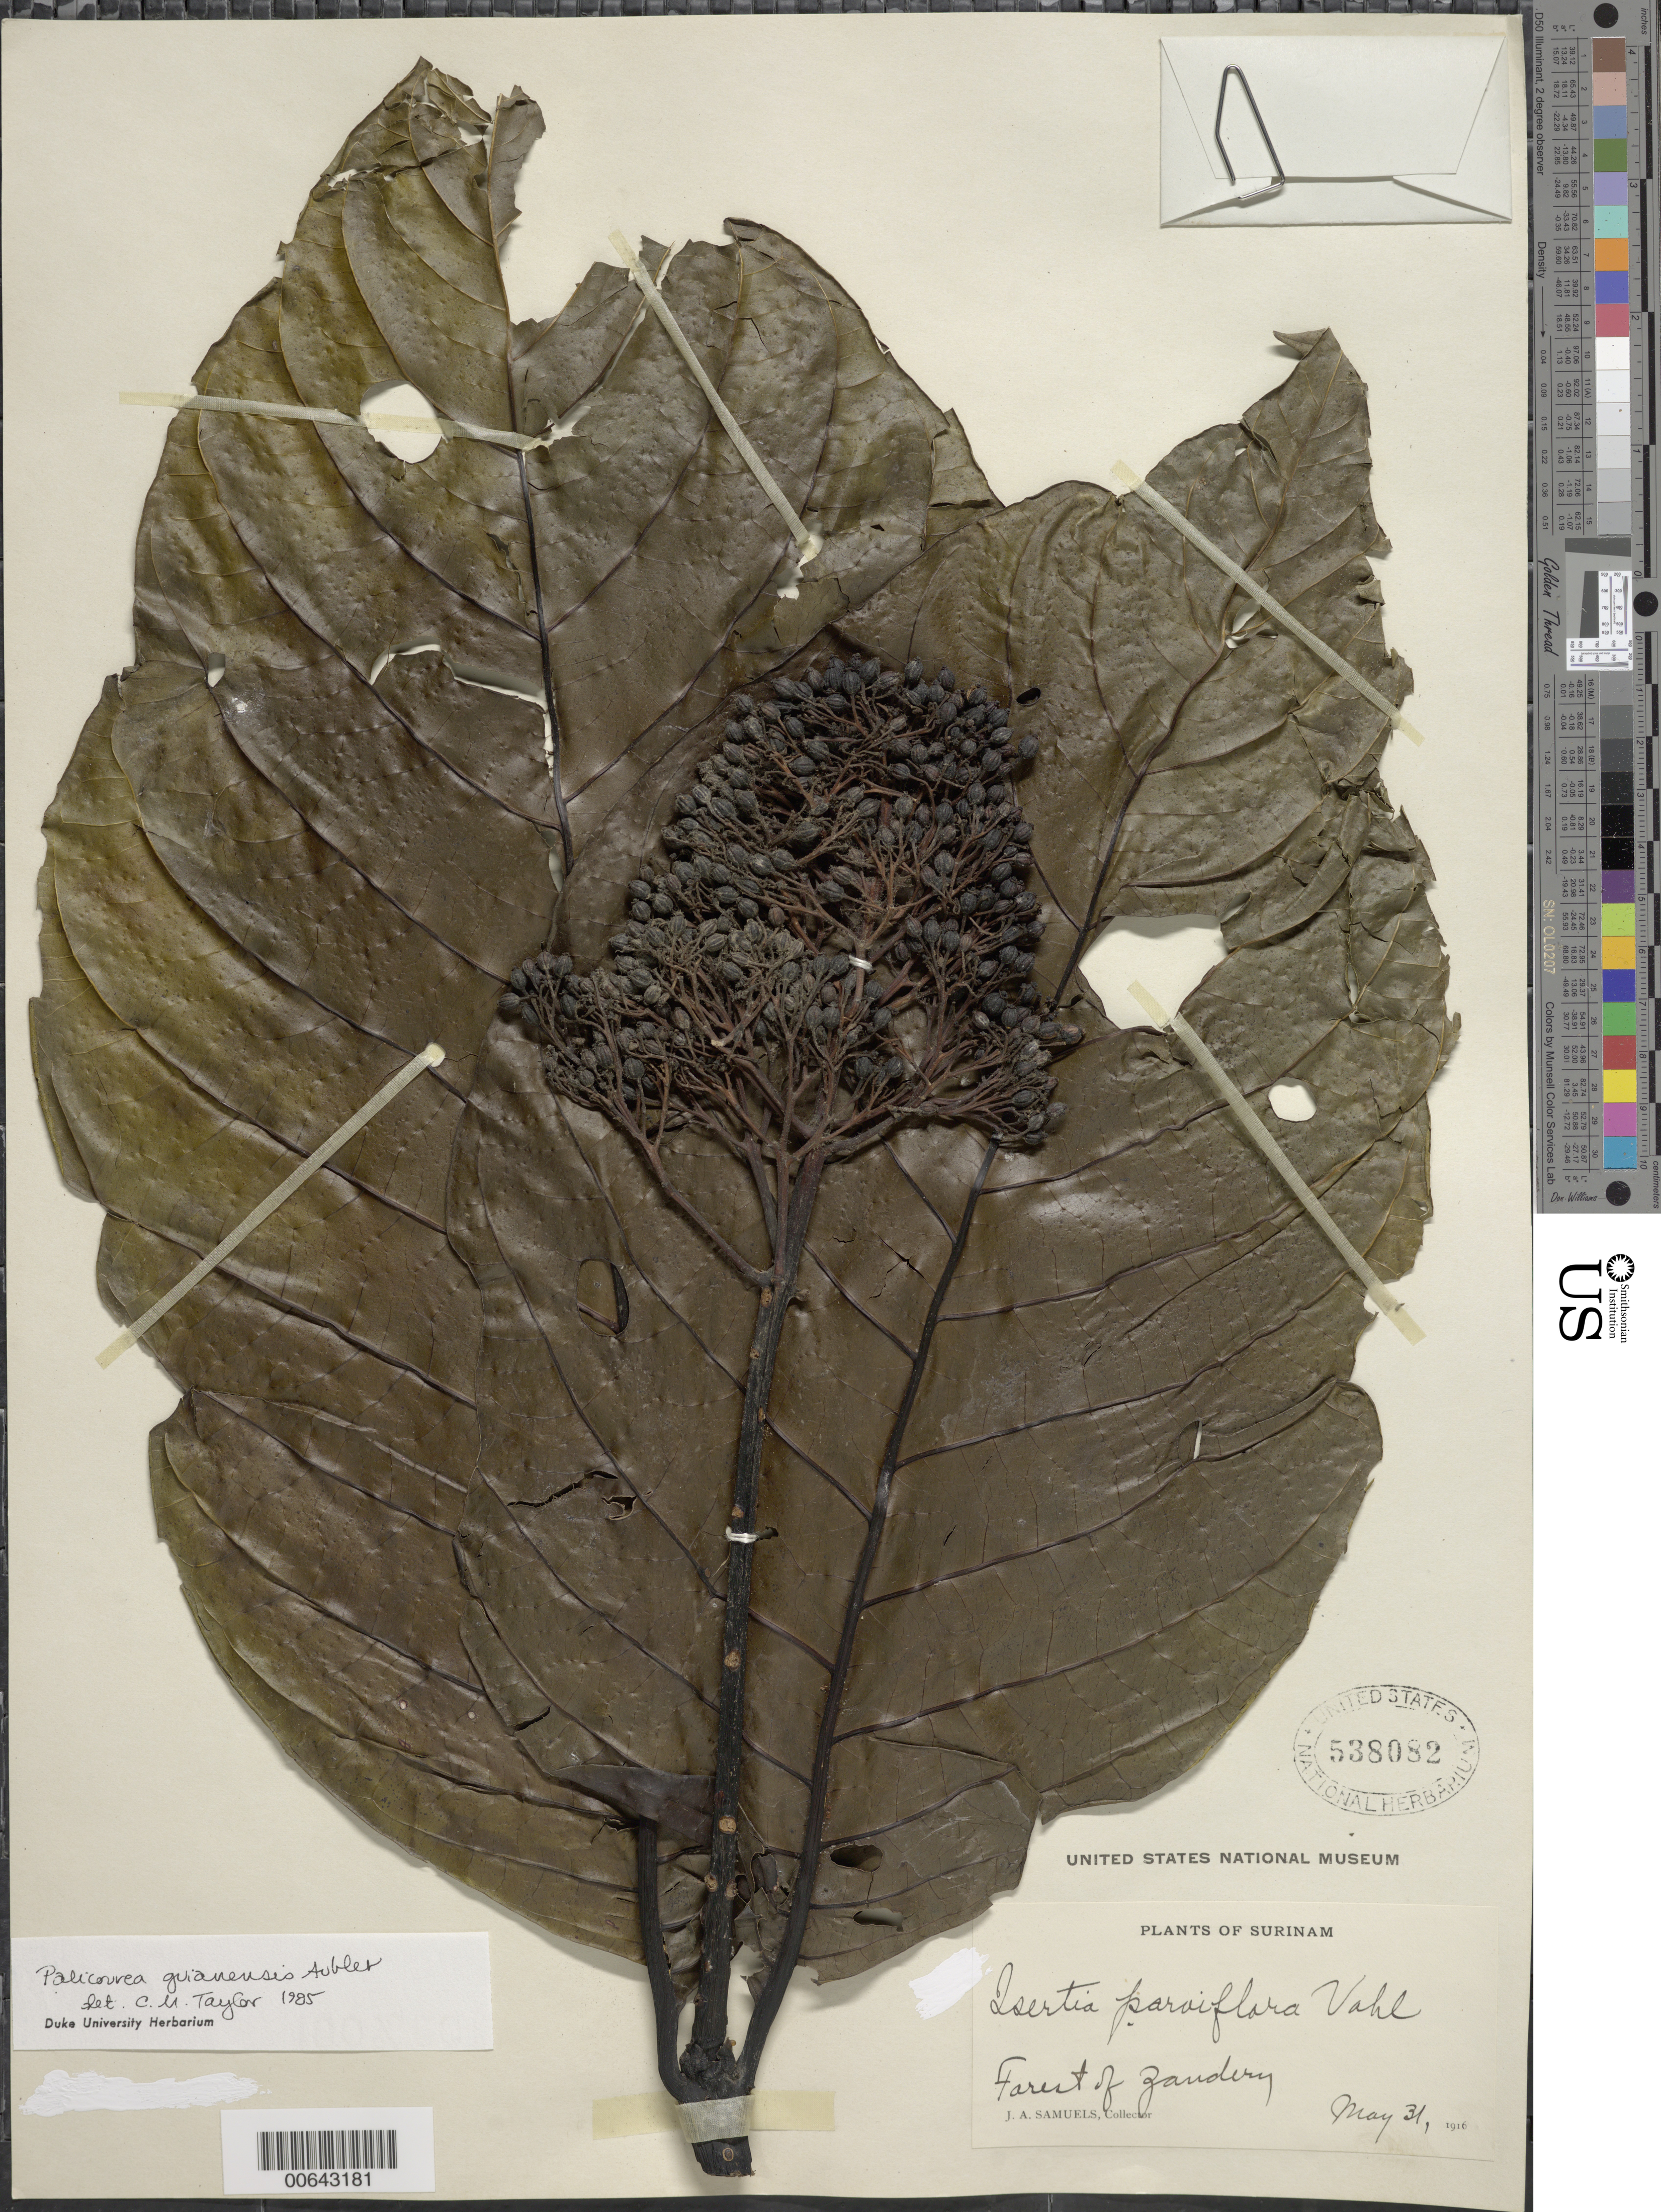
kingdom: Plantae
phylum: Tracheophyta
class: Magnoliopsida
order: Gentianales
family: Rubiaceae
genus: Palicourea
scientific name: Palicourea guianensis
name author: Aubl.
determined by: Taylor, Charlotte M.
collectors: J. A. Samuels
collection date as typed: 31-May-16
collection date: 1916-05-31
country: Suriname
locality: Zanderij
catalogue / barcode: US 538082